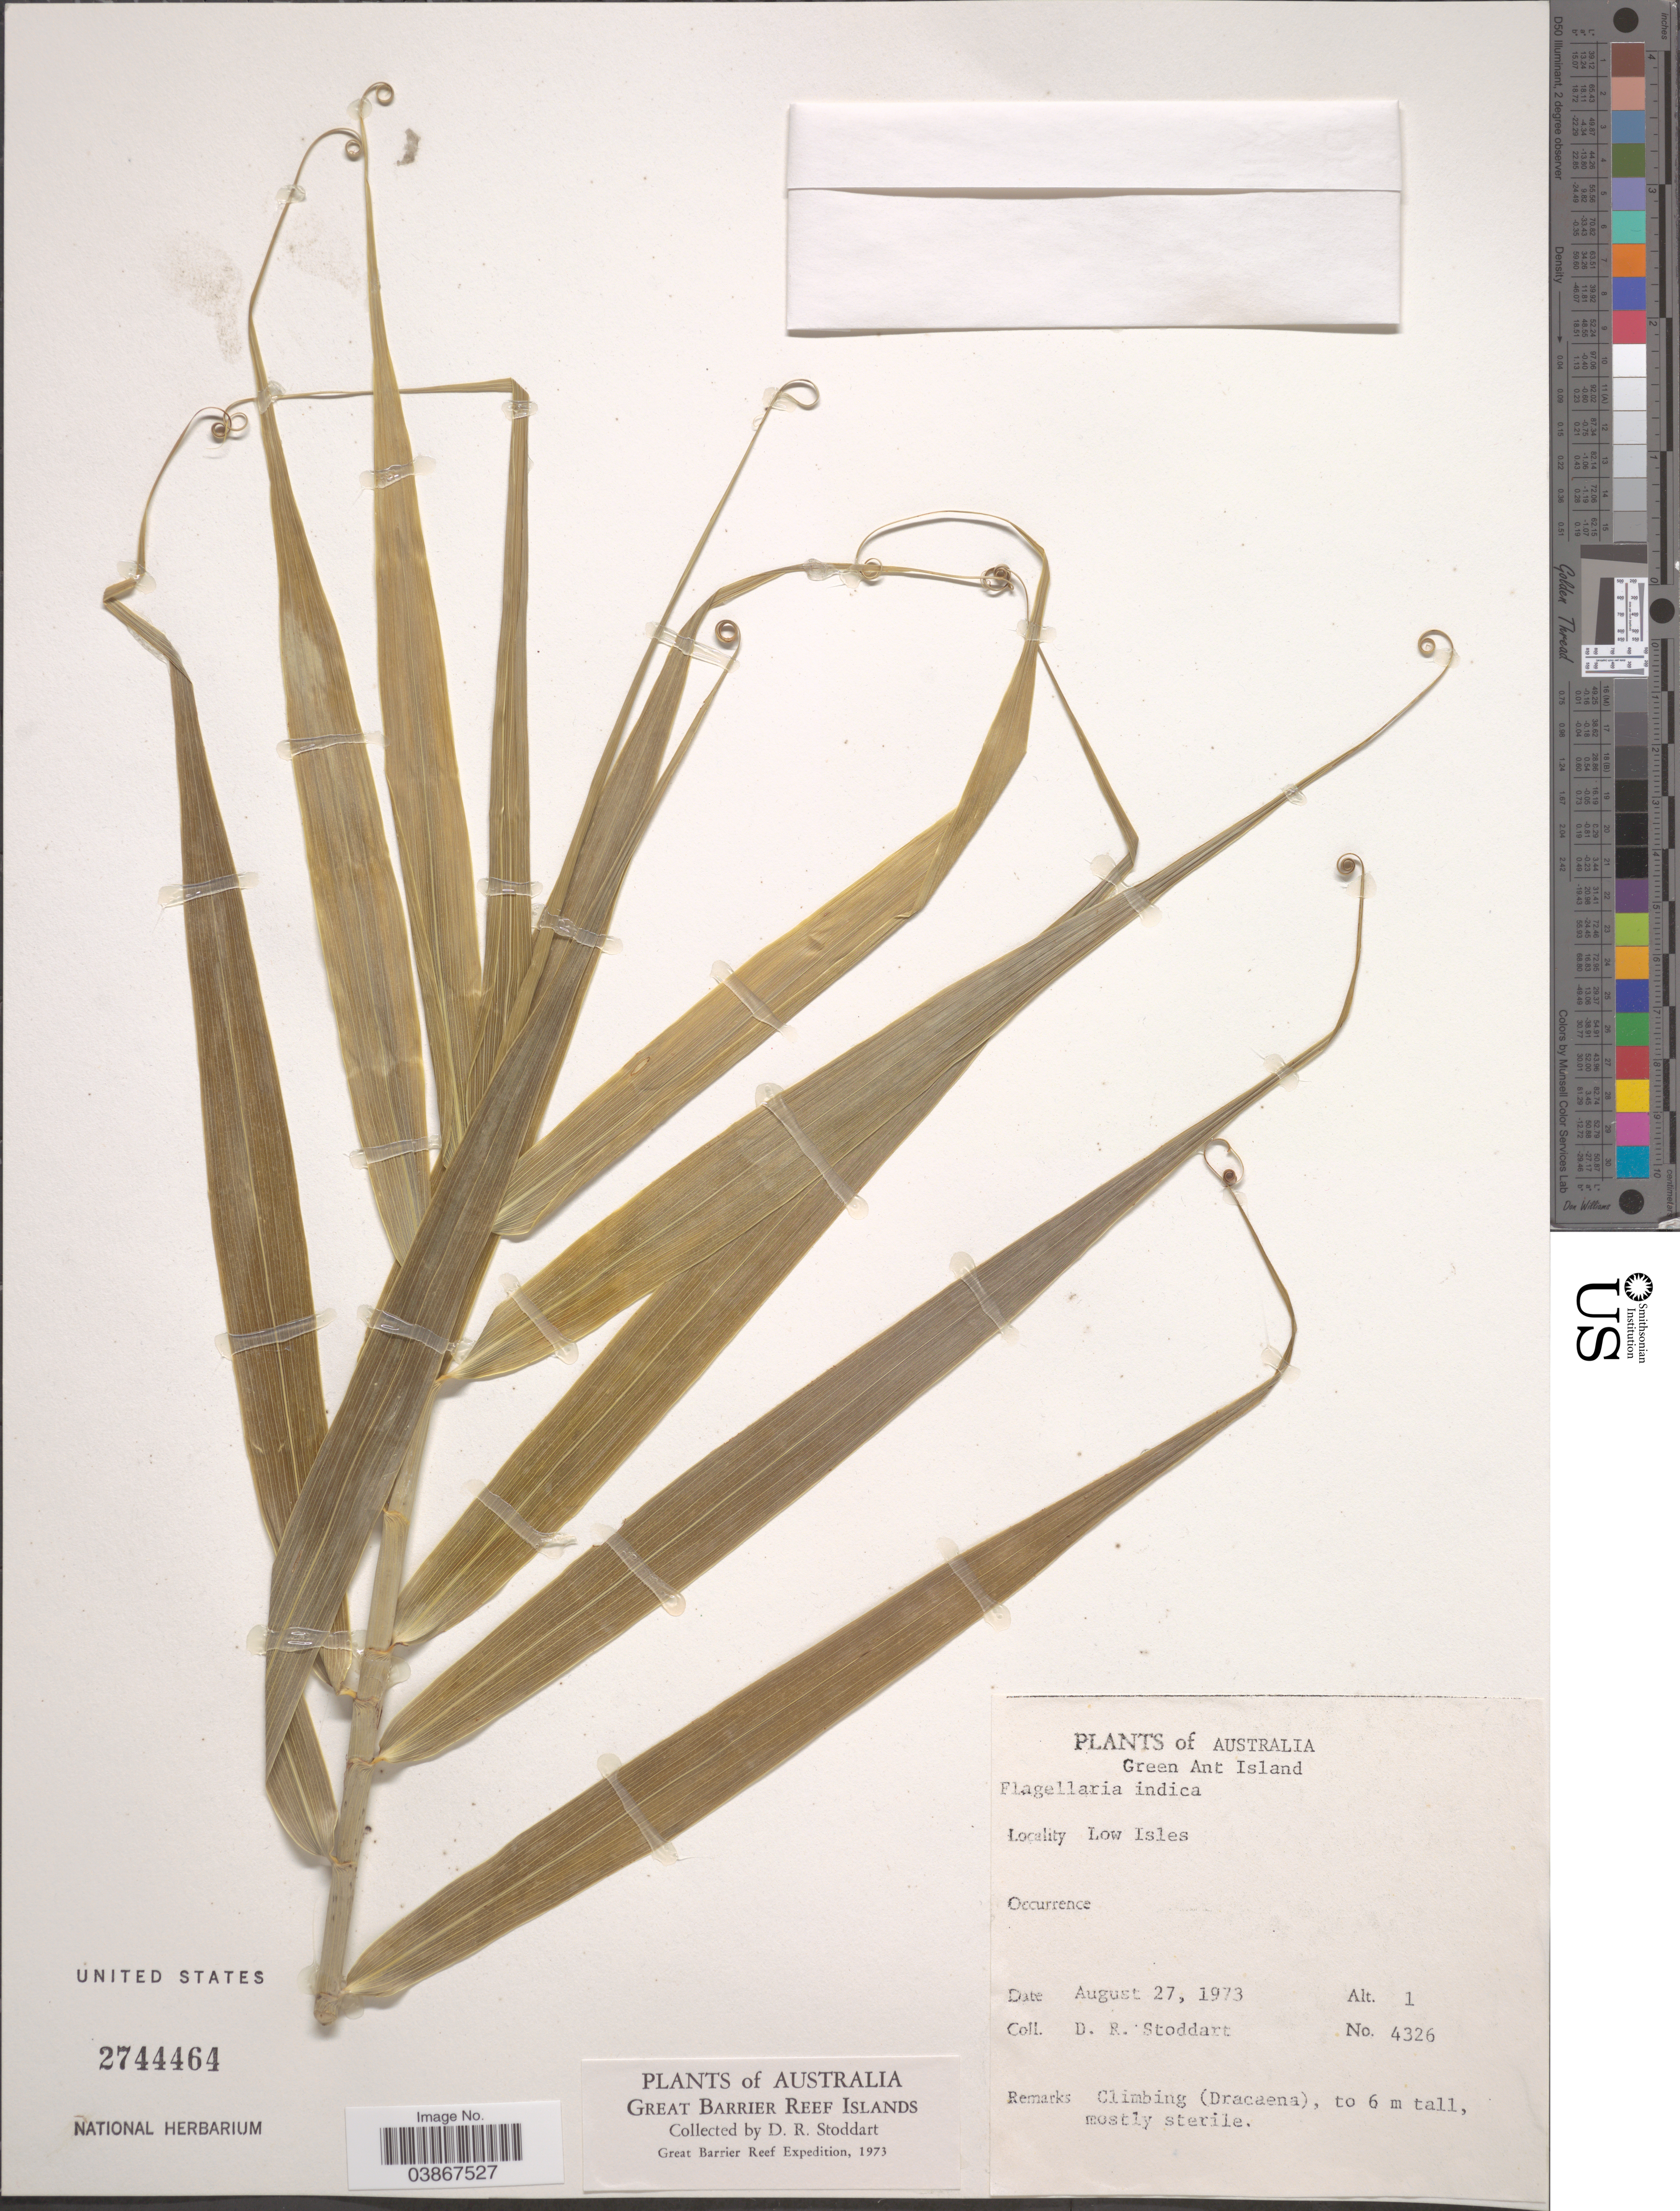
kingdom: Plantae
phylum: Tracheophyta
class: Liliopsida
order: Poales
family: Flagellariaceae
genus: Flagellaria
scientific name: Flagellaria indica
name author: L.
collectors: D. R. Stoddart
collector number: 4326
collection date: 1973-08-27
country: Australia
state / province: Queensland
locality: Green Ant Island. Low Isles.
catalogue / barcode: US 2744464